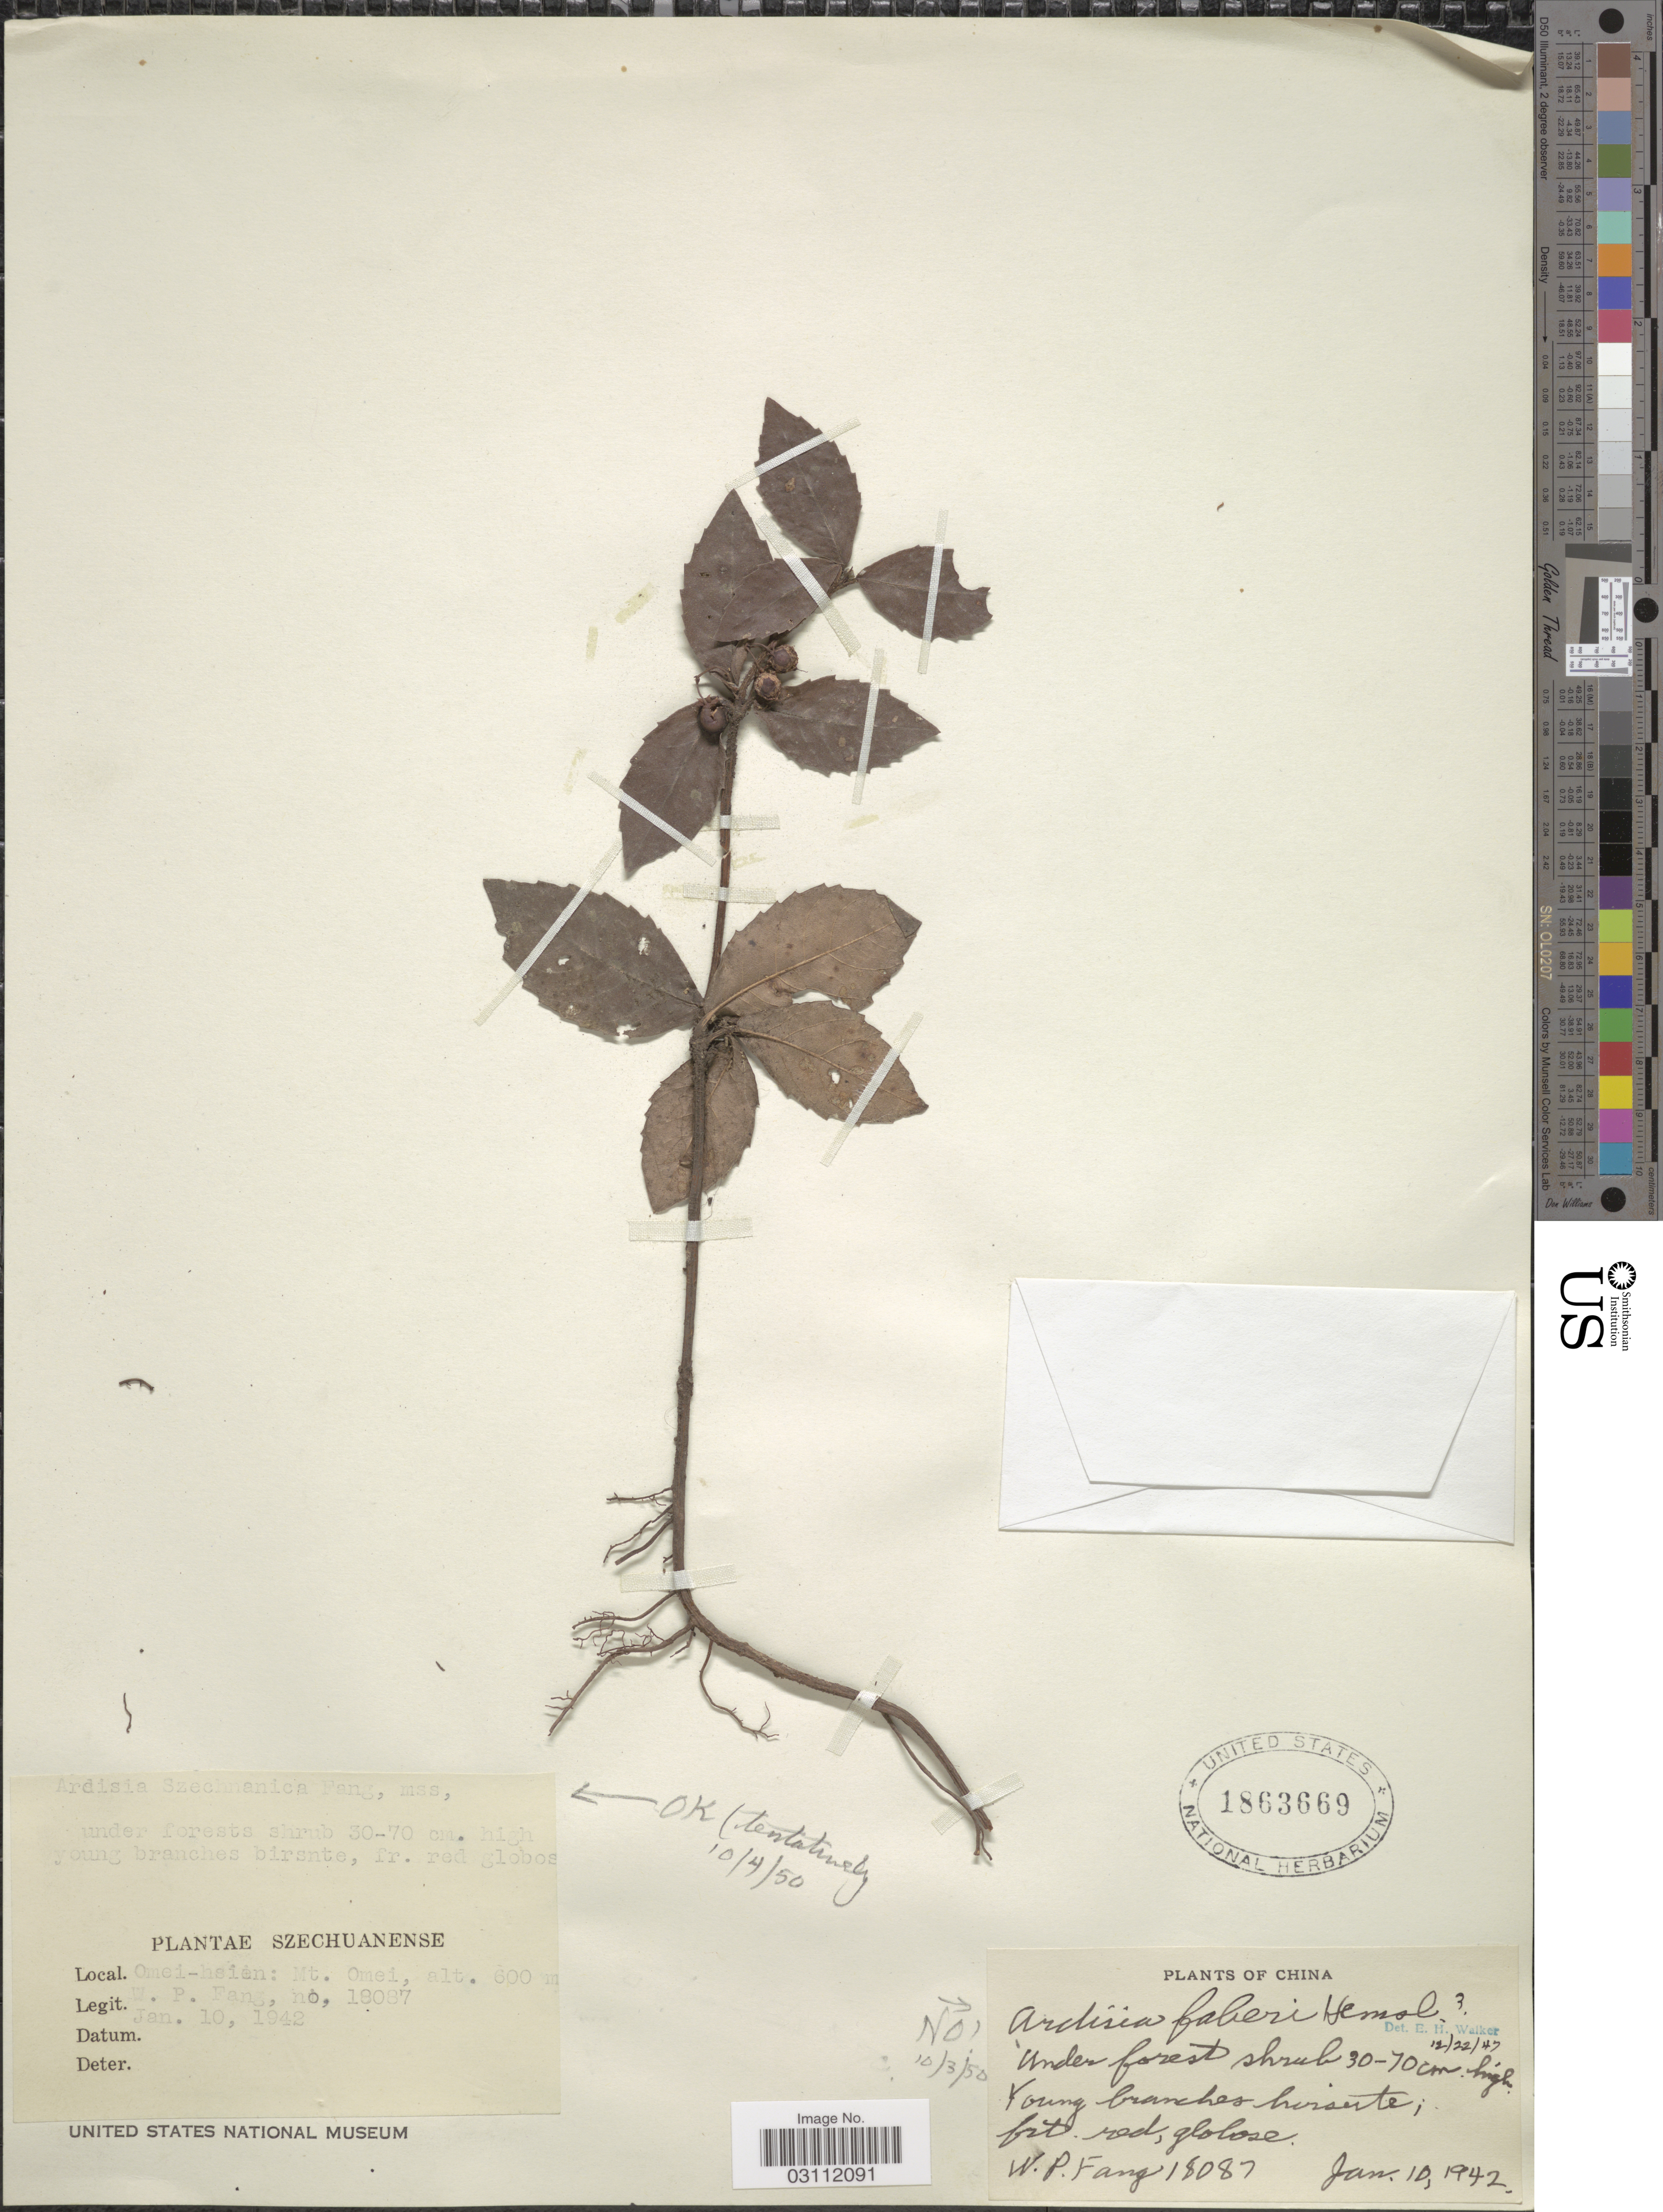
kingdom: Plantae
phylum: Tracheophyta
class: Magnoliopsida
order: Ericales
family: Primulaceae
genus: Ardisia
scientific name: Ardisia szechuanica W.P.Fang sp. nov. ined.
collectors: W. P. Fang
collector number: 18087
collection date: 1942-01-10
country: China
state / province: Sichuan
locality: Szechuanense, Omei-hsien: Mt. Omei.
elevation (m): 600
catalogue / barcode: US 1863669